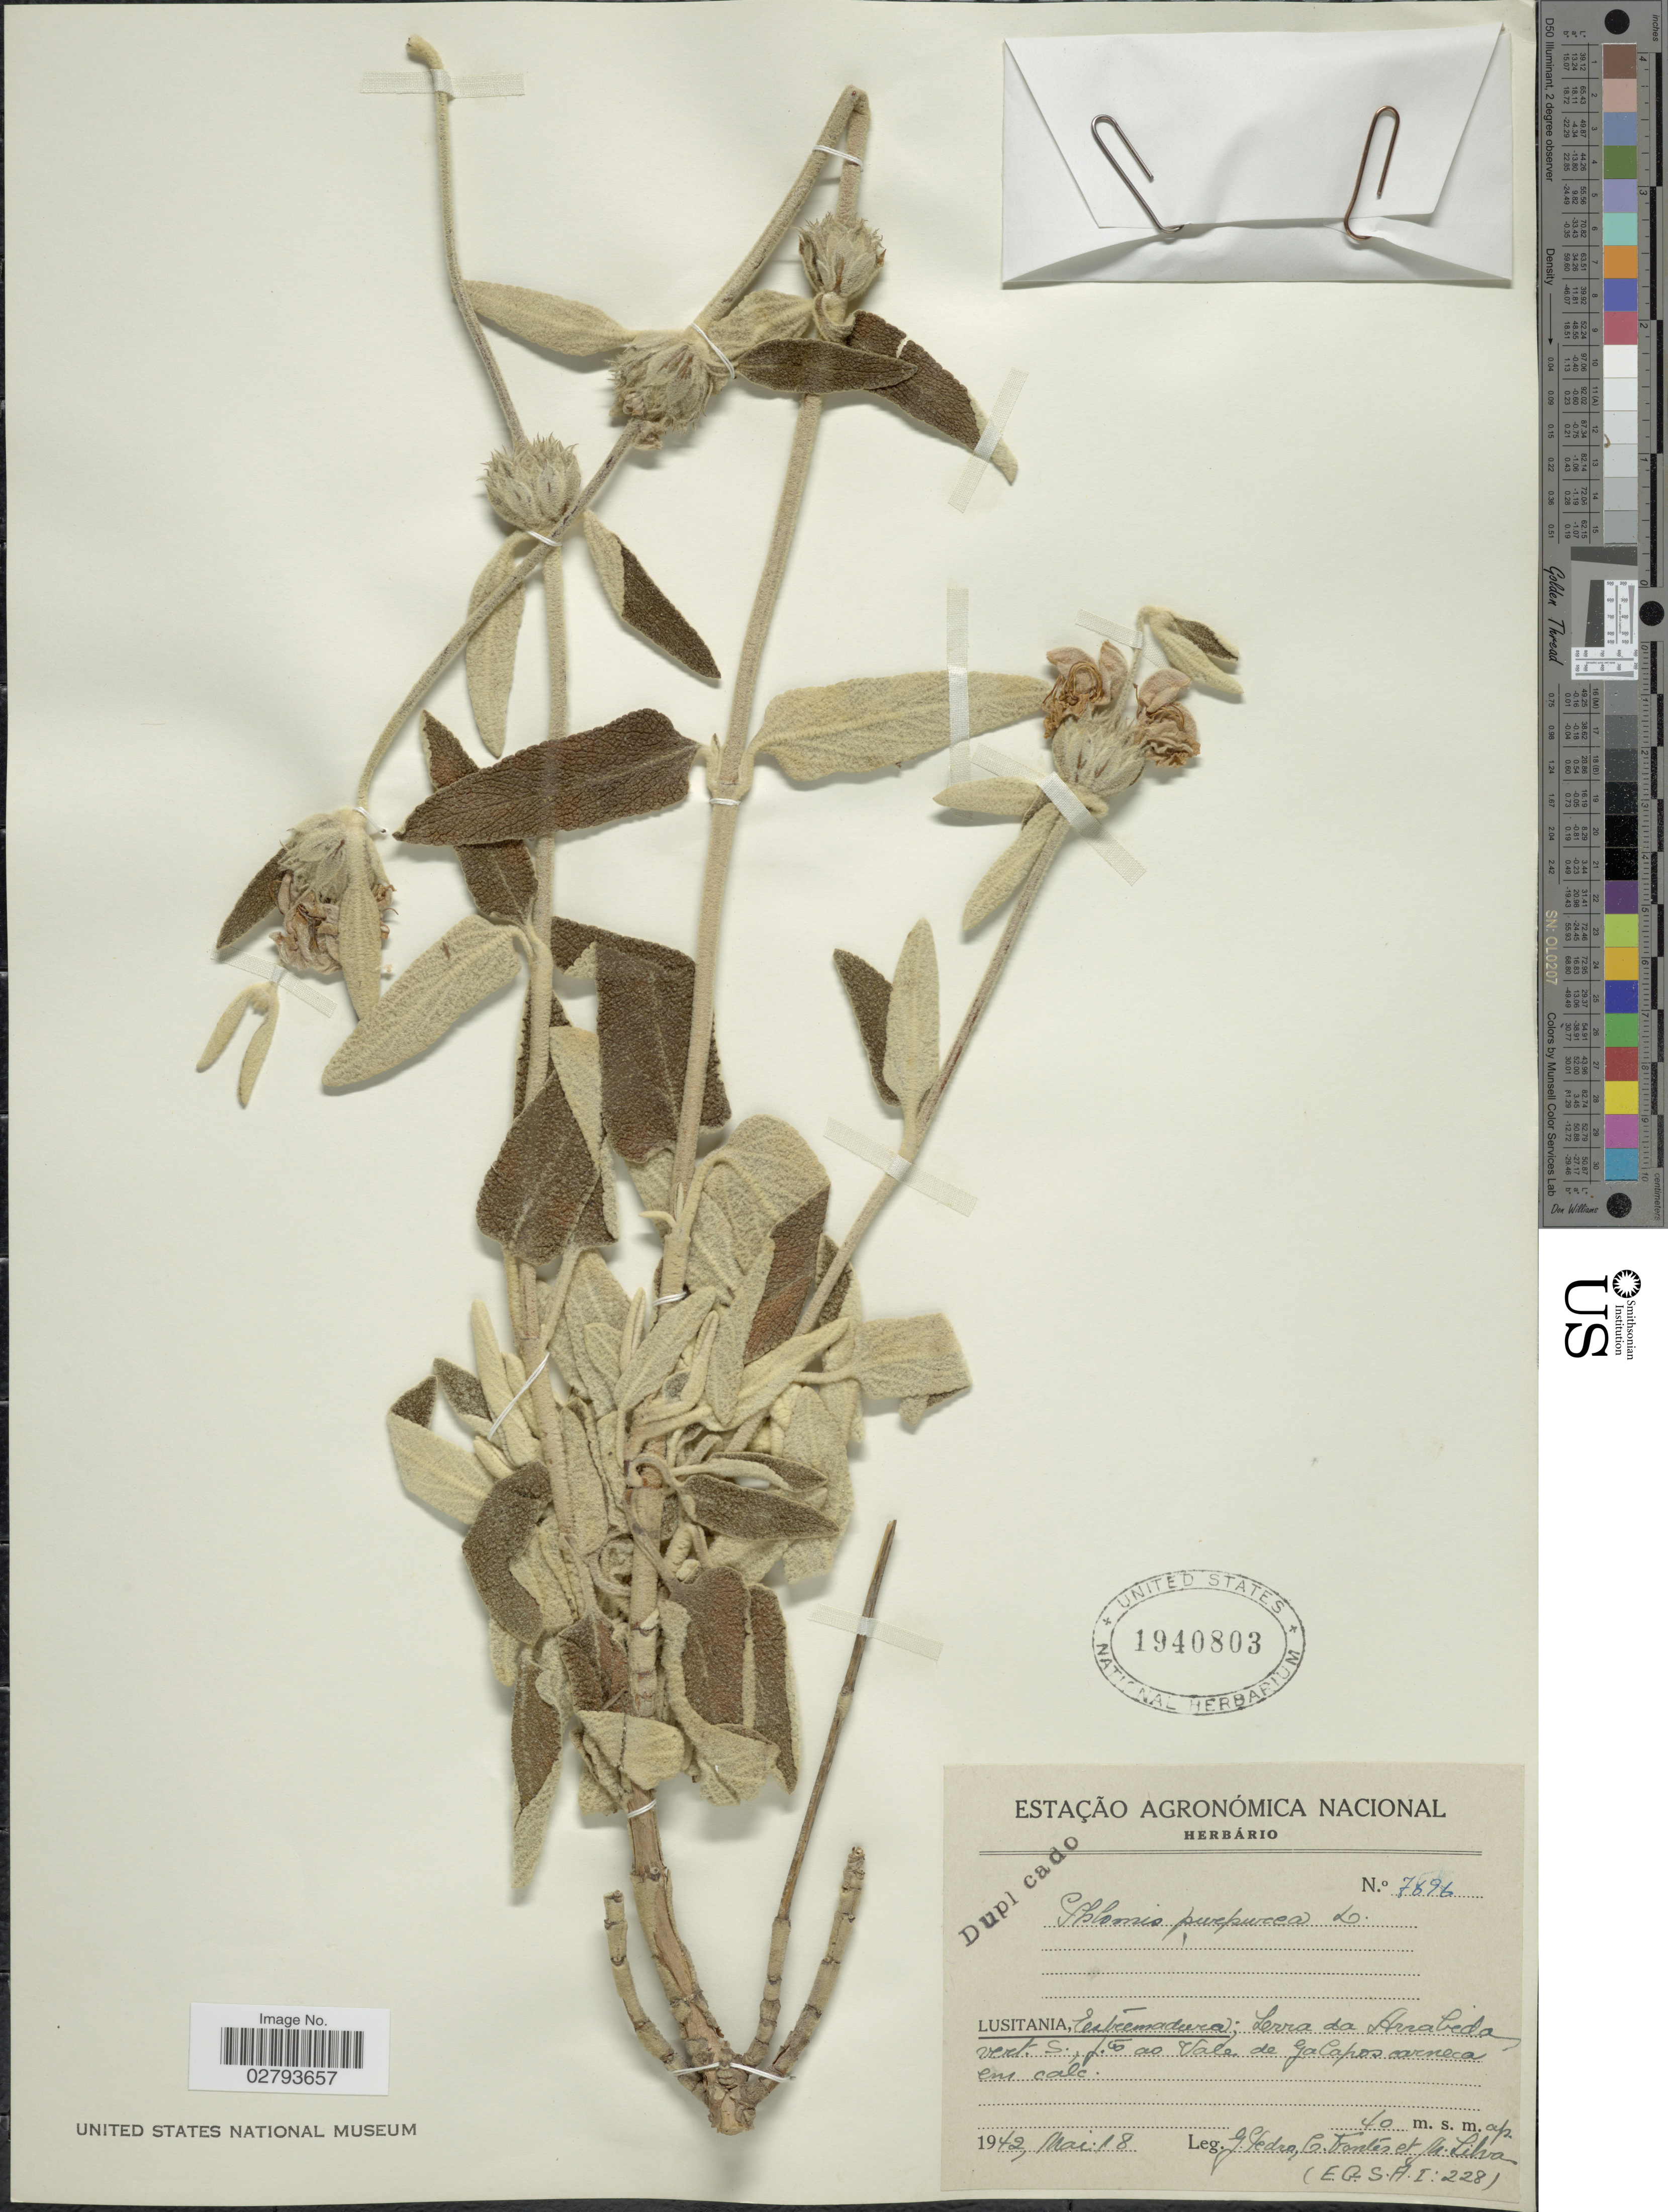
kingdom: Plantae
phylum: Tracheophyta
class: Magnoliopsida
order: Lamiales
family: Lamiaceae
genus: Phlomis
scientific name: Phlomis purpurea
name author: L.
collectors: G. Pedro, C. Fontes & M. Silva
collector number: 7896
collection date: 1942-05-18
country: Portugal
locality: Lusitania, Estremadura; Serra da Arrabida, vert. S., fts. ao Vale de Galapos carneca em calc.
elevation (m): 40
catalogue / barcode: US 1940803